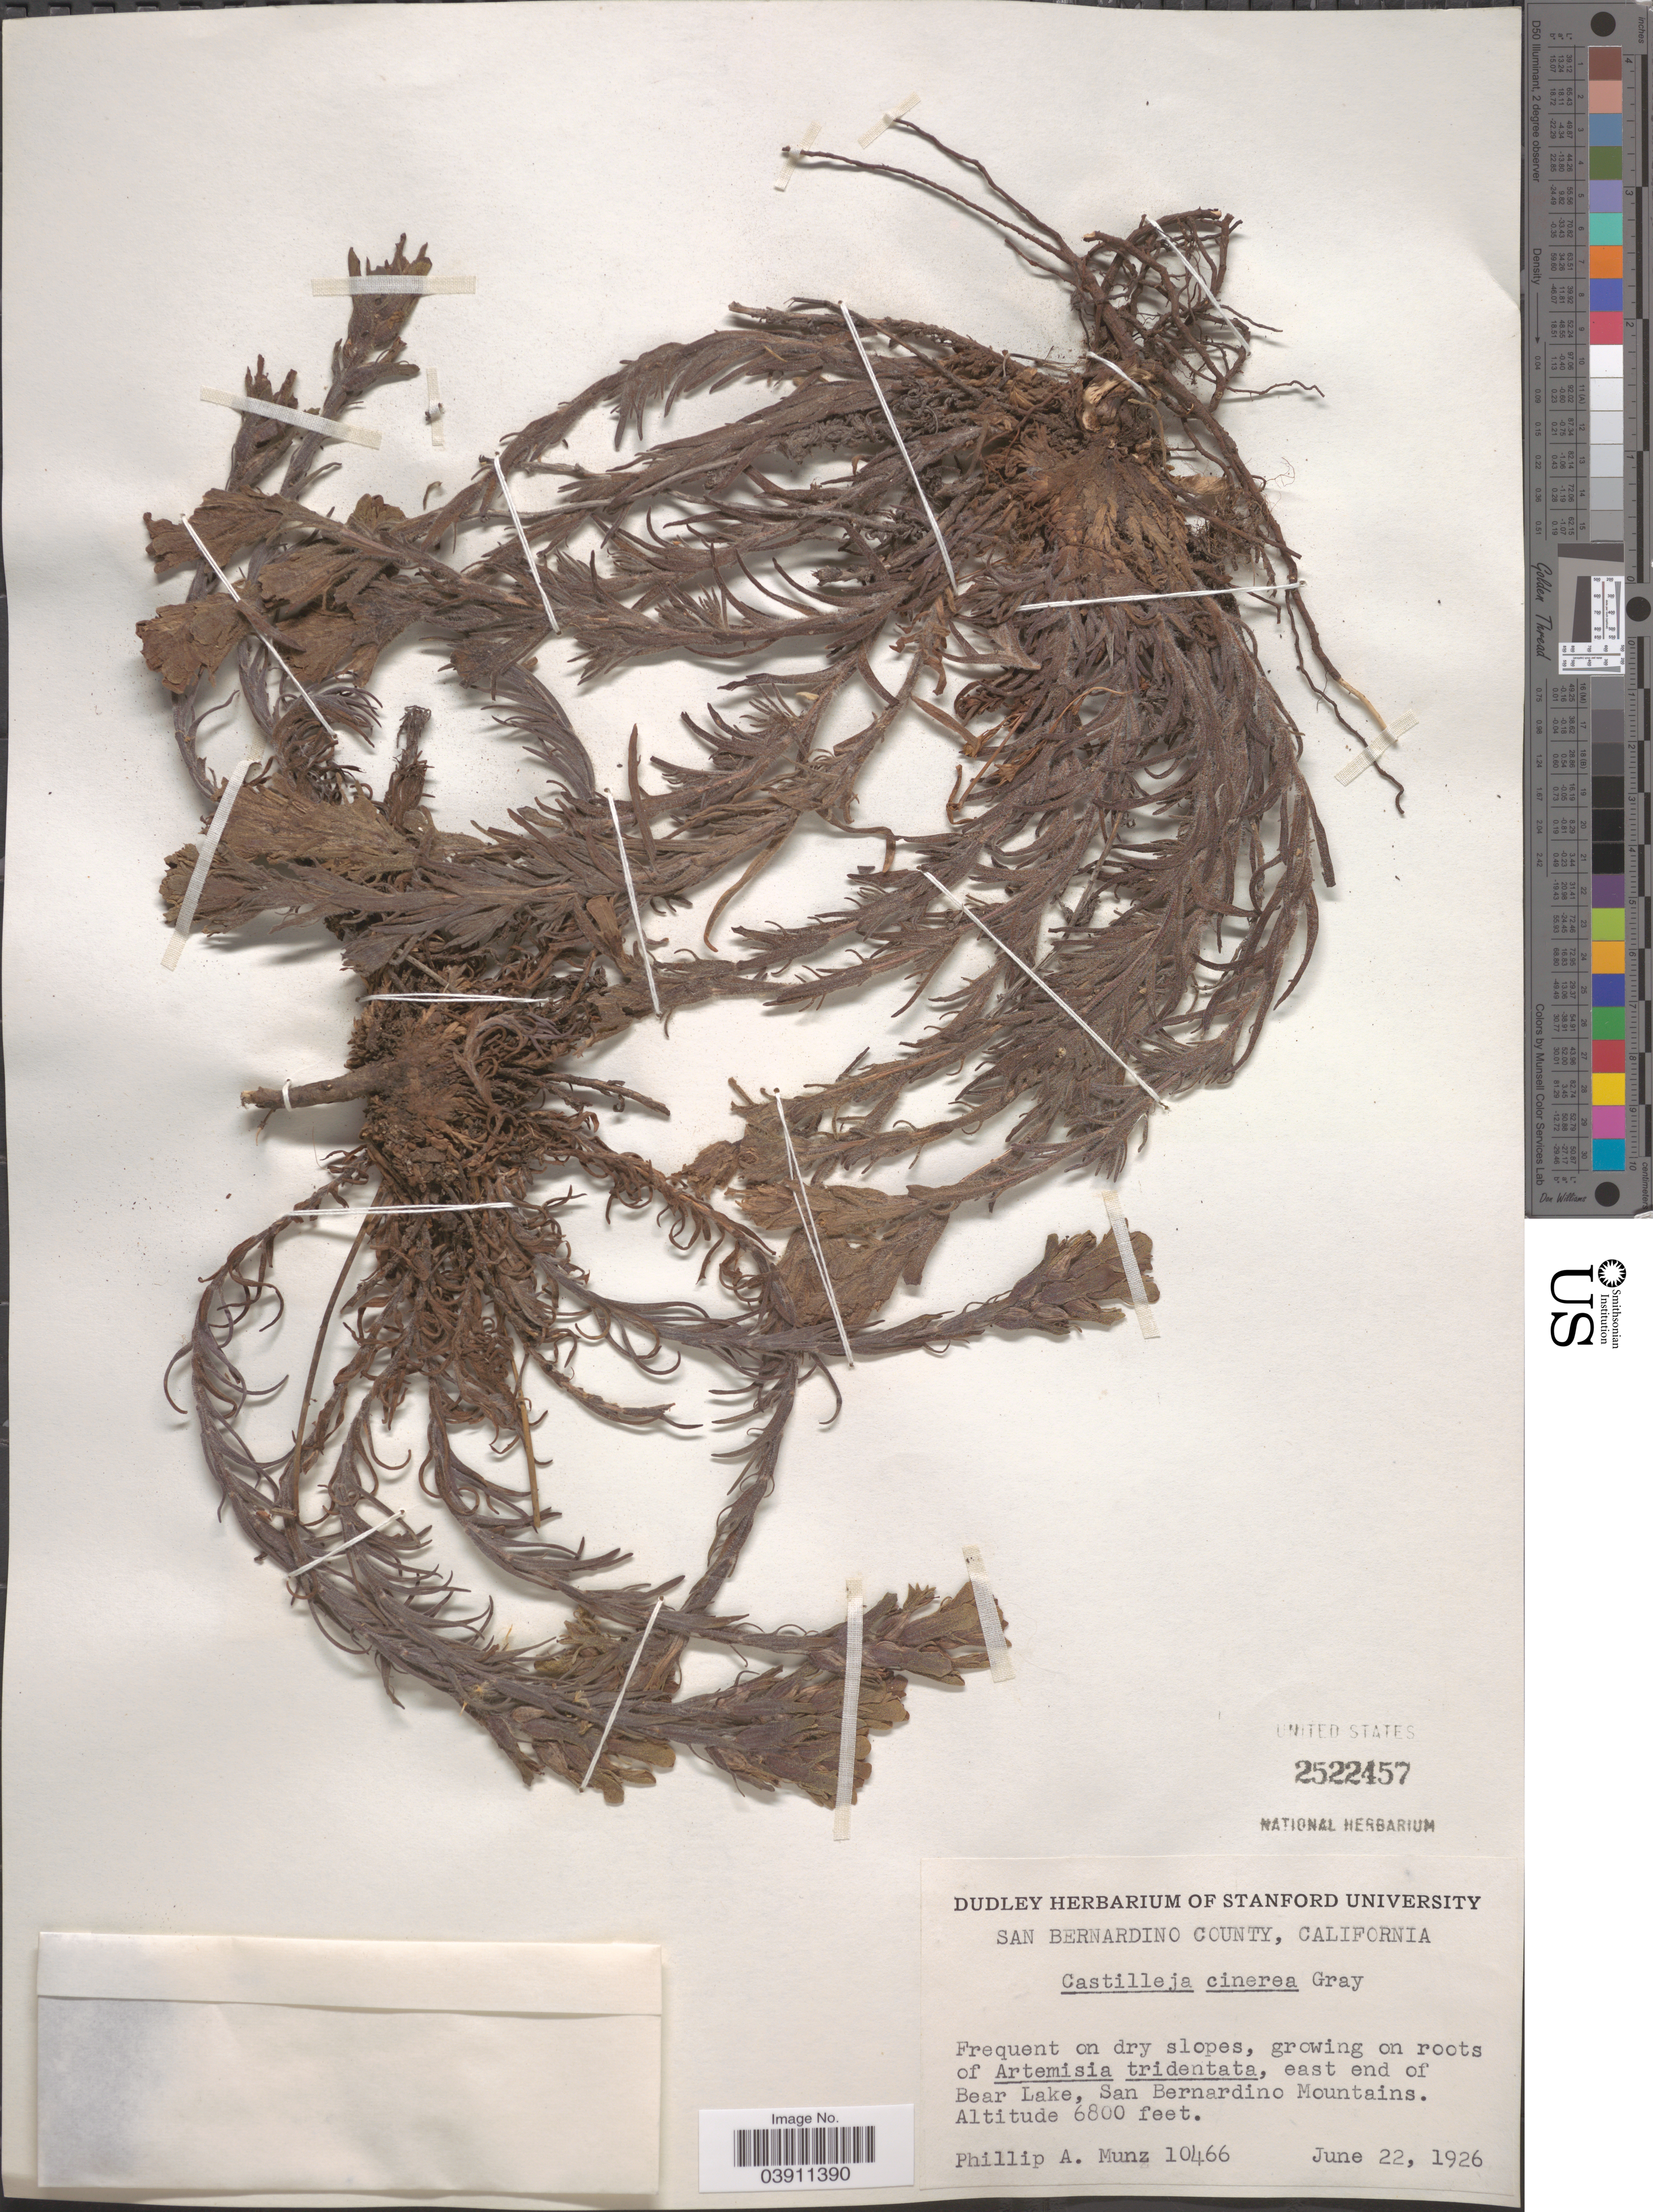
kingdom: Plantae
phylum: Tracheophyta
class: Magnoliopsida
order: Lamiales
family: Orobanchaceae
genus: Castilleja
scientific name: Castilleja cinerea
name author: A. Gray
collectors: P. A. Munz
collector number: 10466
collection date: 1926-06-22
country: United States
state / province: California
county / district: San Bernardino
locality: San Bernardino County. East end of Bear Lake, San Bernardino Mountains.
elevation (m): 2073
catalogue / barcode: US 2522457